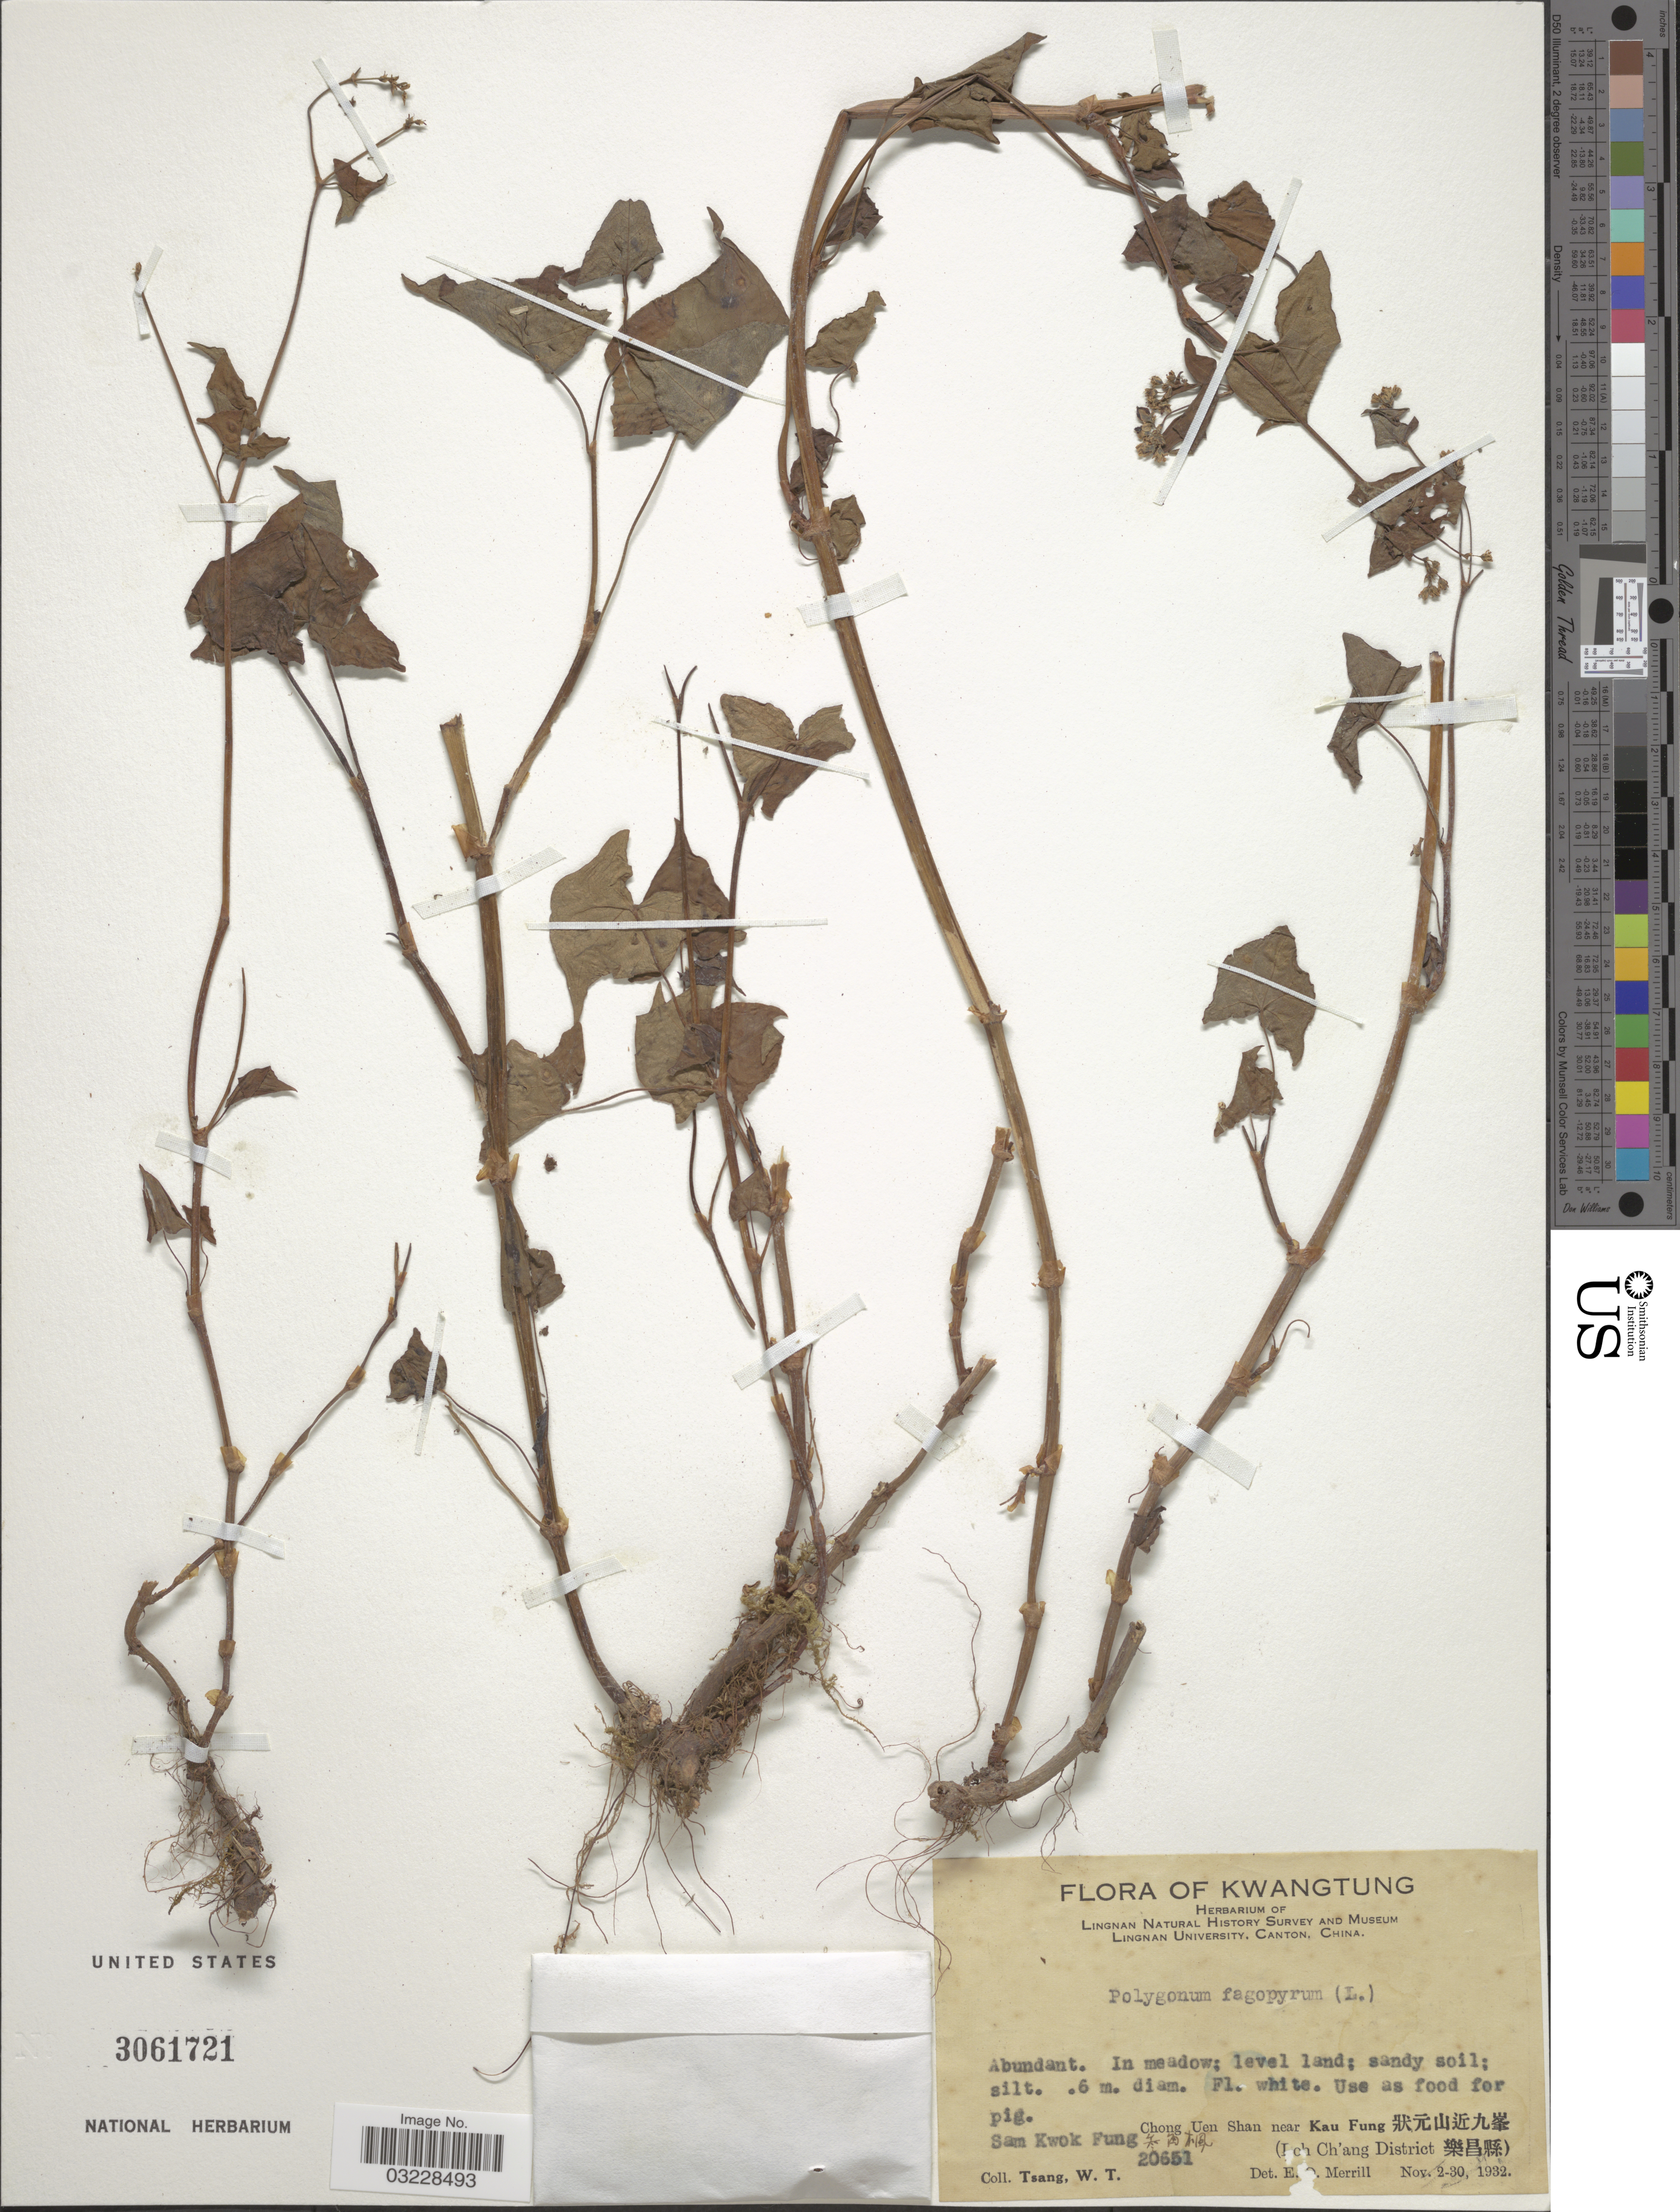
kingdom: Plantae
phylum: Tracheophyta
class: Magnoliopsida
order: Caryophyllales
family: Polygonaceae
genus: Polygonum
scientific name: Polygonum fagopyrum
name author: L.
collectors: W. T. Tsang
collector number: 20651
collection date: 1932-11-02/1932-11-30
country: China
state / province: Guangdong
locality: Kwangtung. Sam Kwok Fung X. Chong Uen Shan near Kau Fung X. (Leh [interpreted] Ch'ang District X).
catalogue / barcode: US 3061721